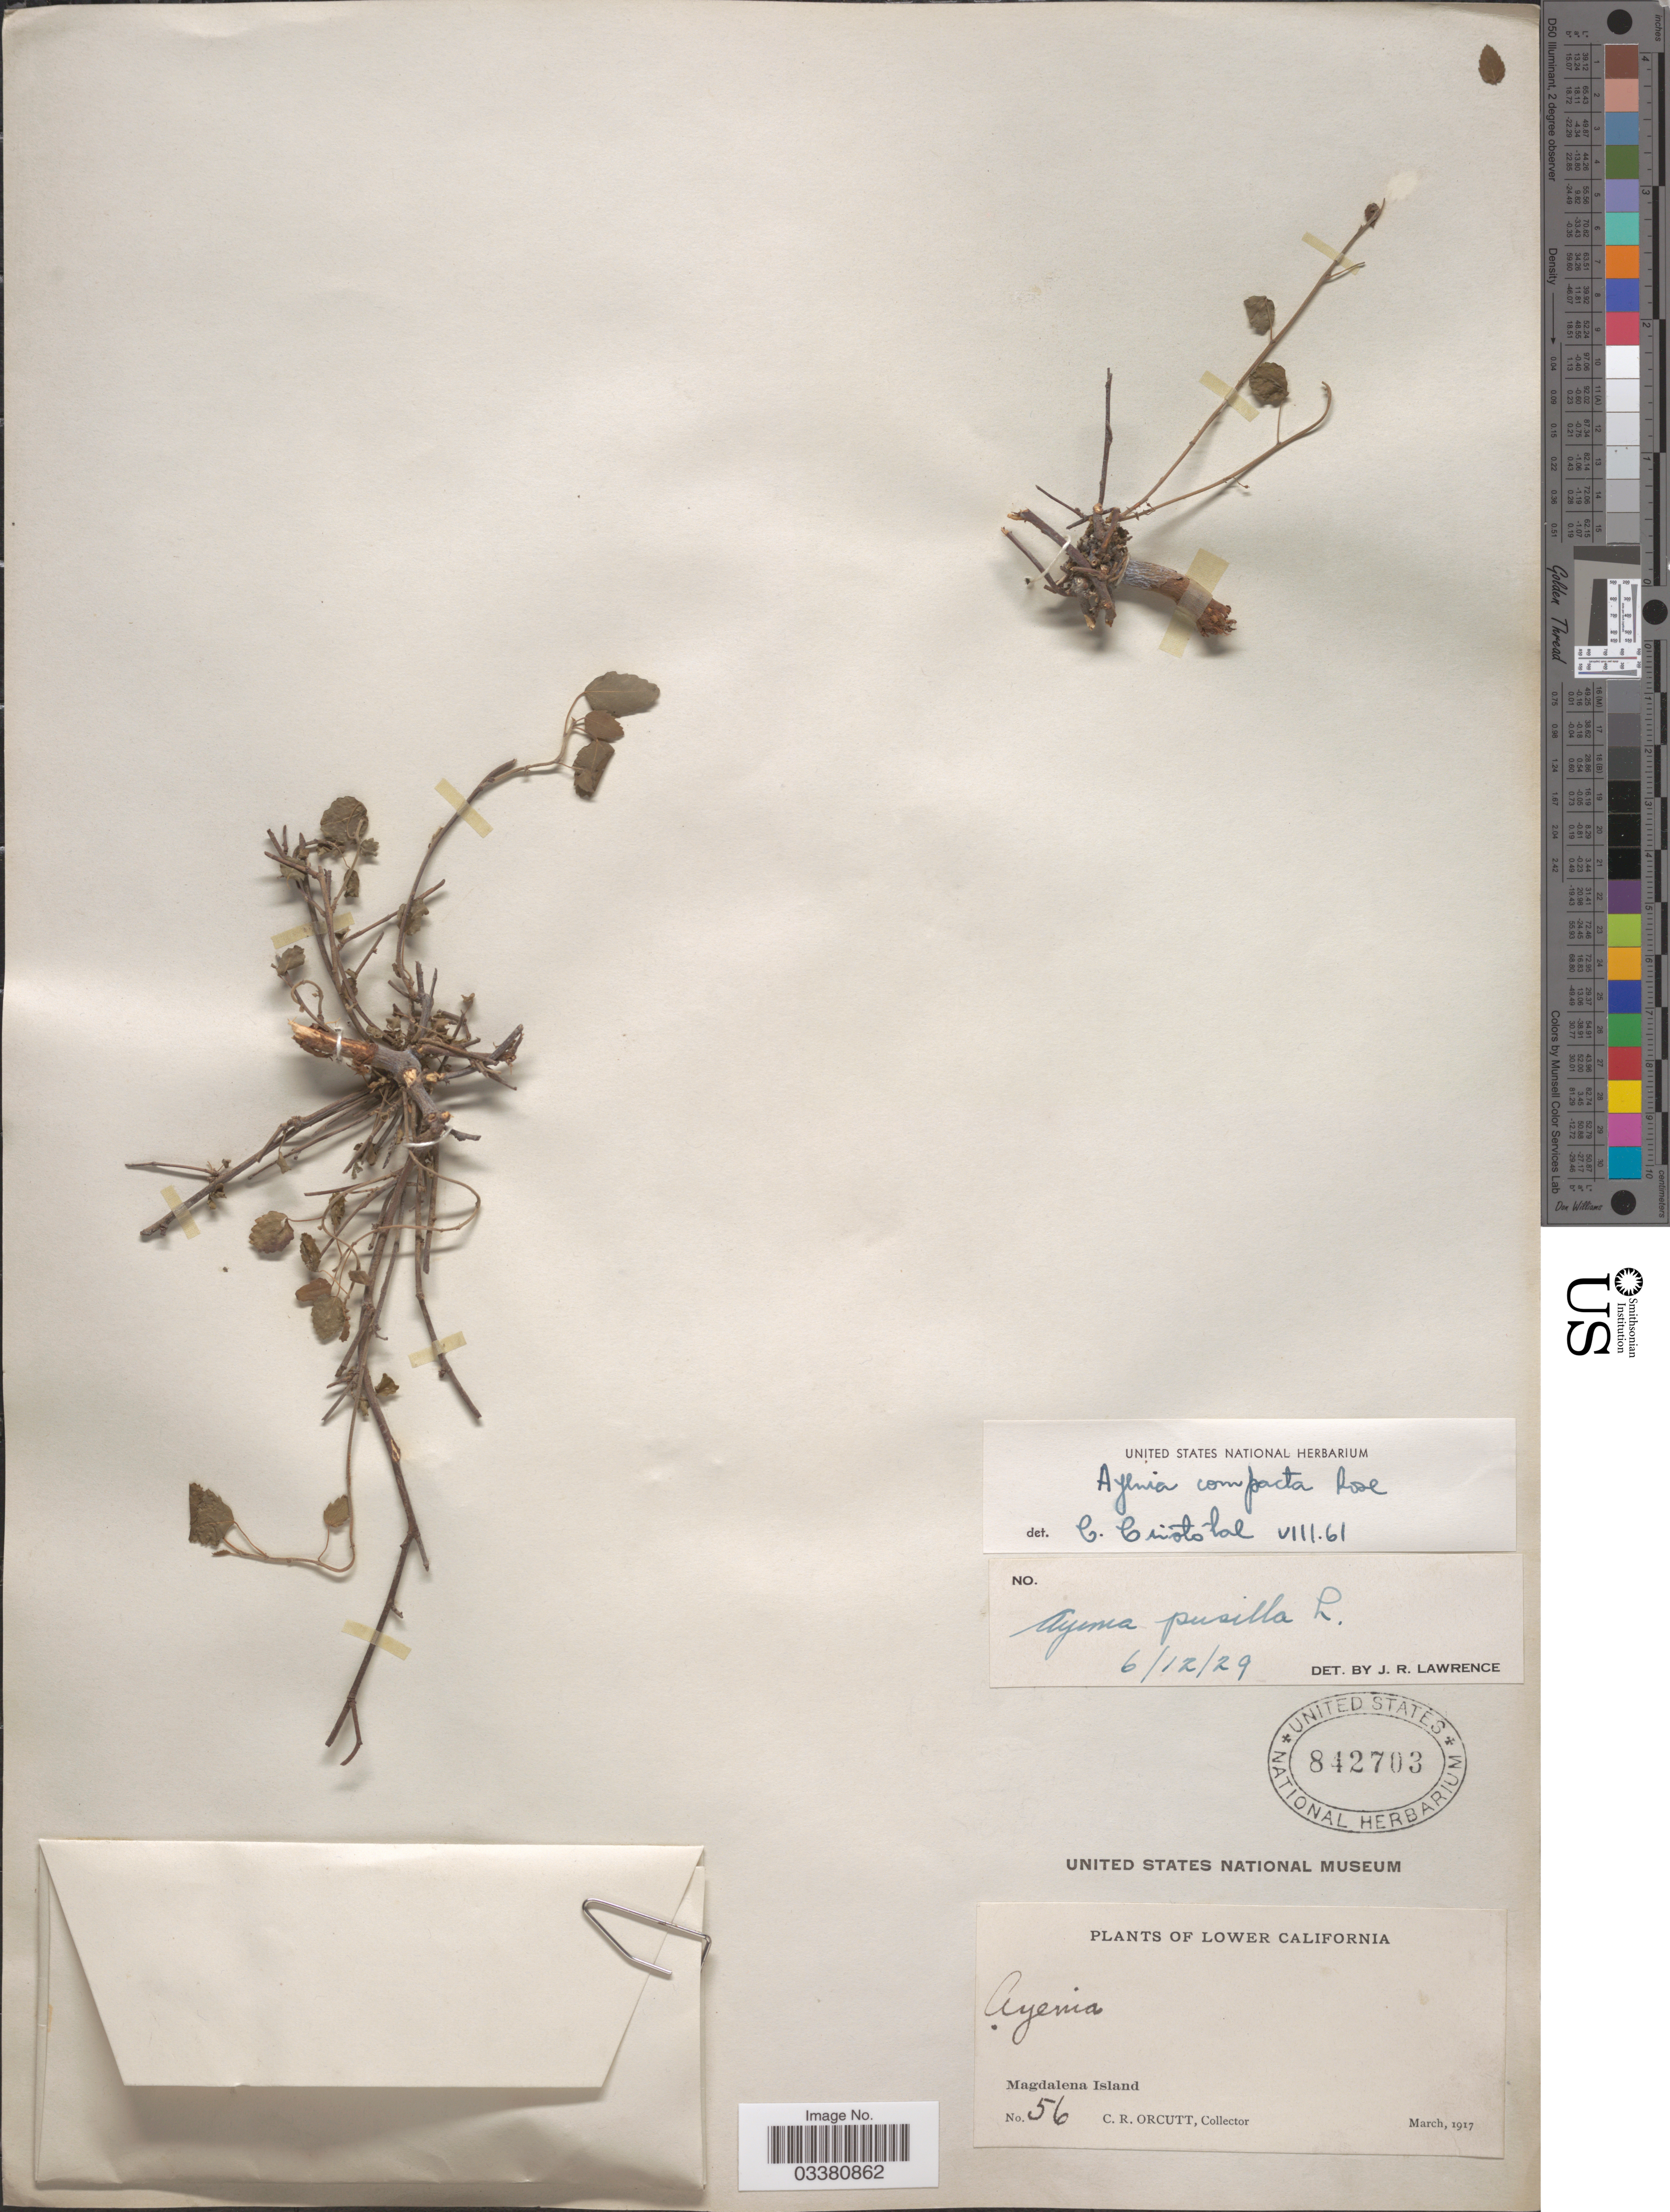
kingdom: Plantae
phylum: Tracheophyta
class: Magnoliopsida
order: Malvales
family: Malvaceae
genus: Ayenia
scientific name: Ayenia compacta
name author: Rose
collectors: C. R. Orcutt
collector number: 56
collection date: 1917-03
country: Mexico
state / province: Baja California Sur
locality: Lower California. Magdalena Island.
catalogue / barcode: US 842703